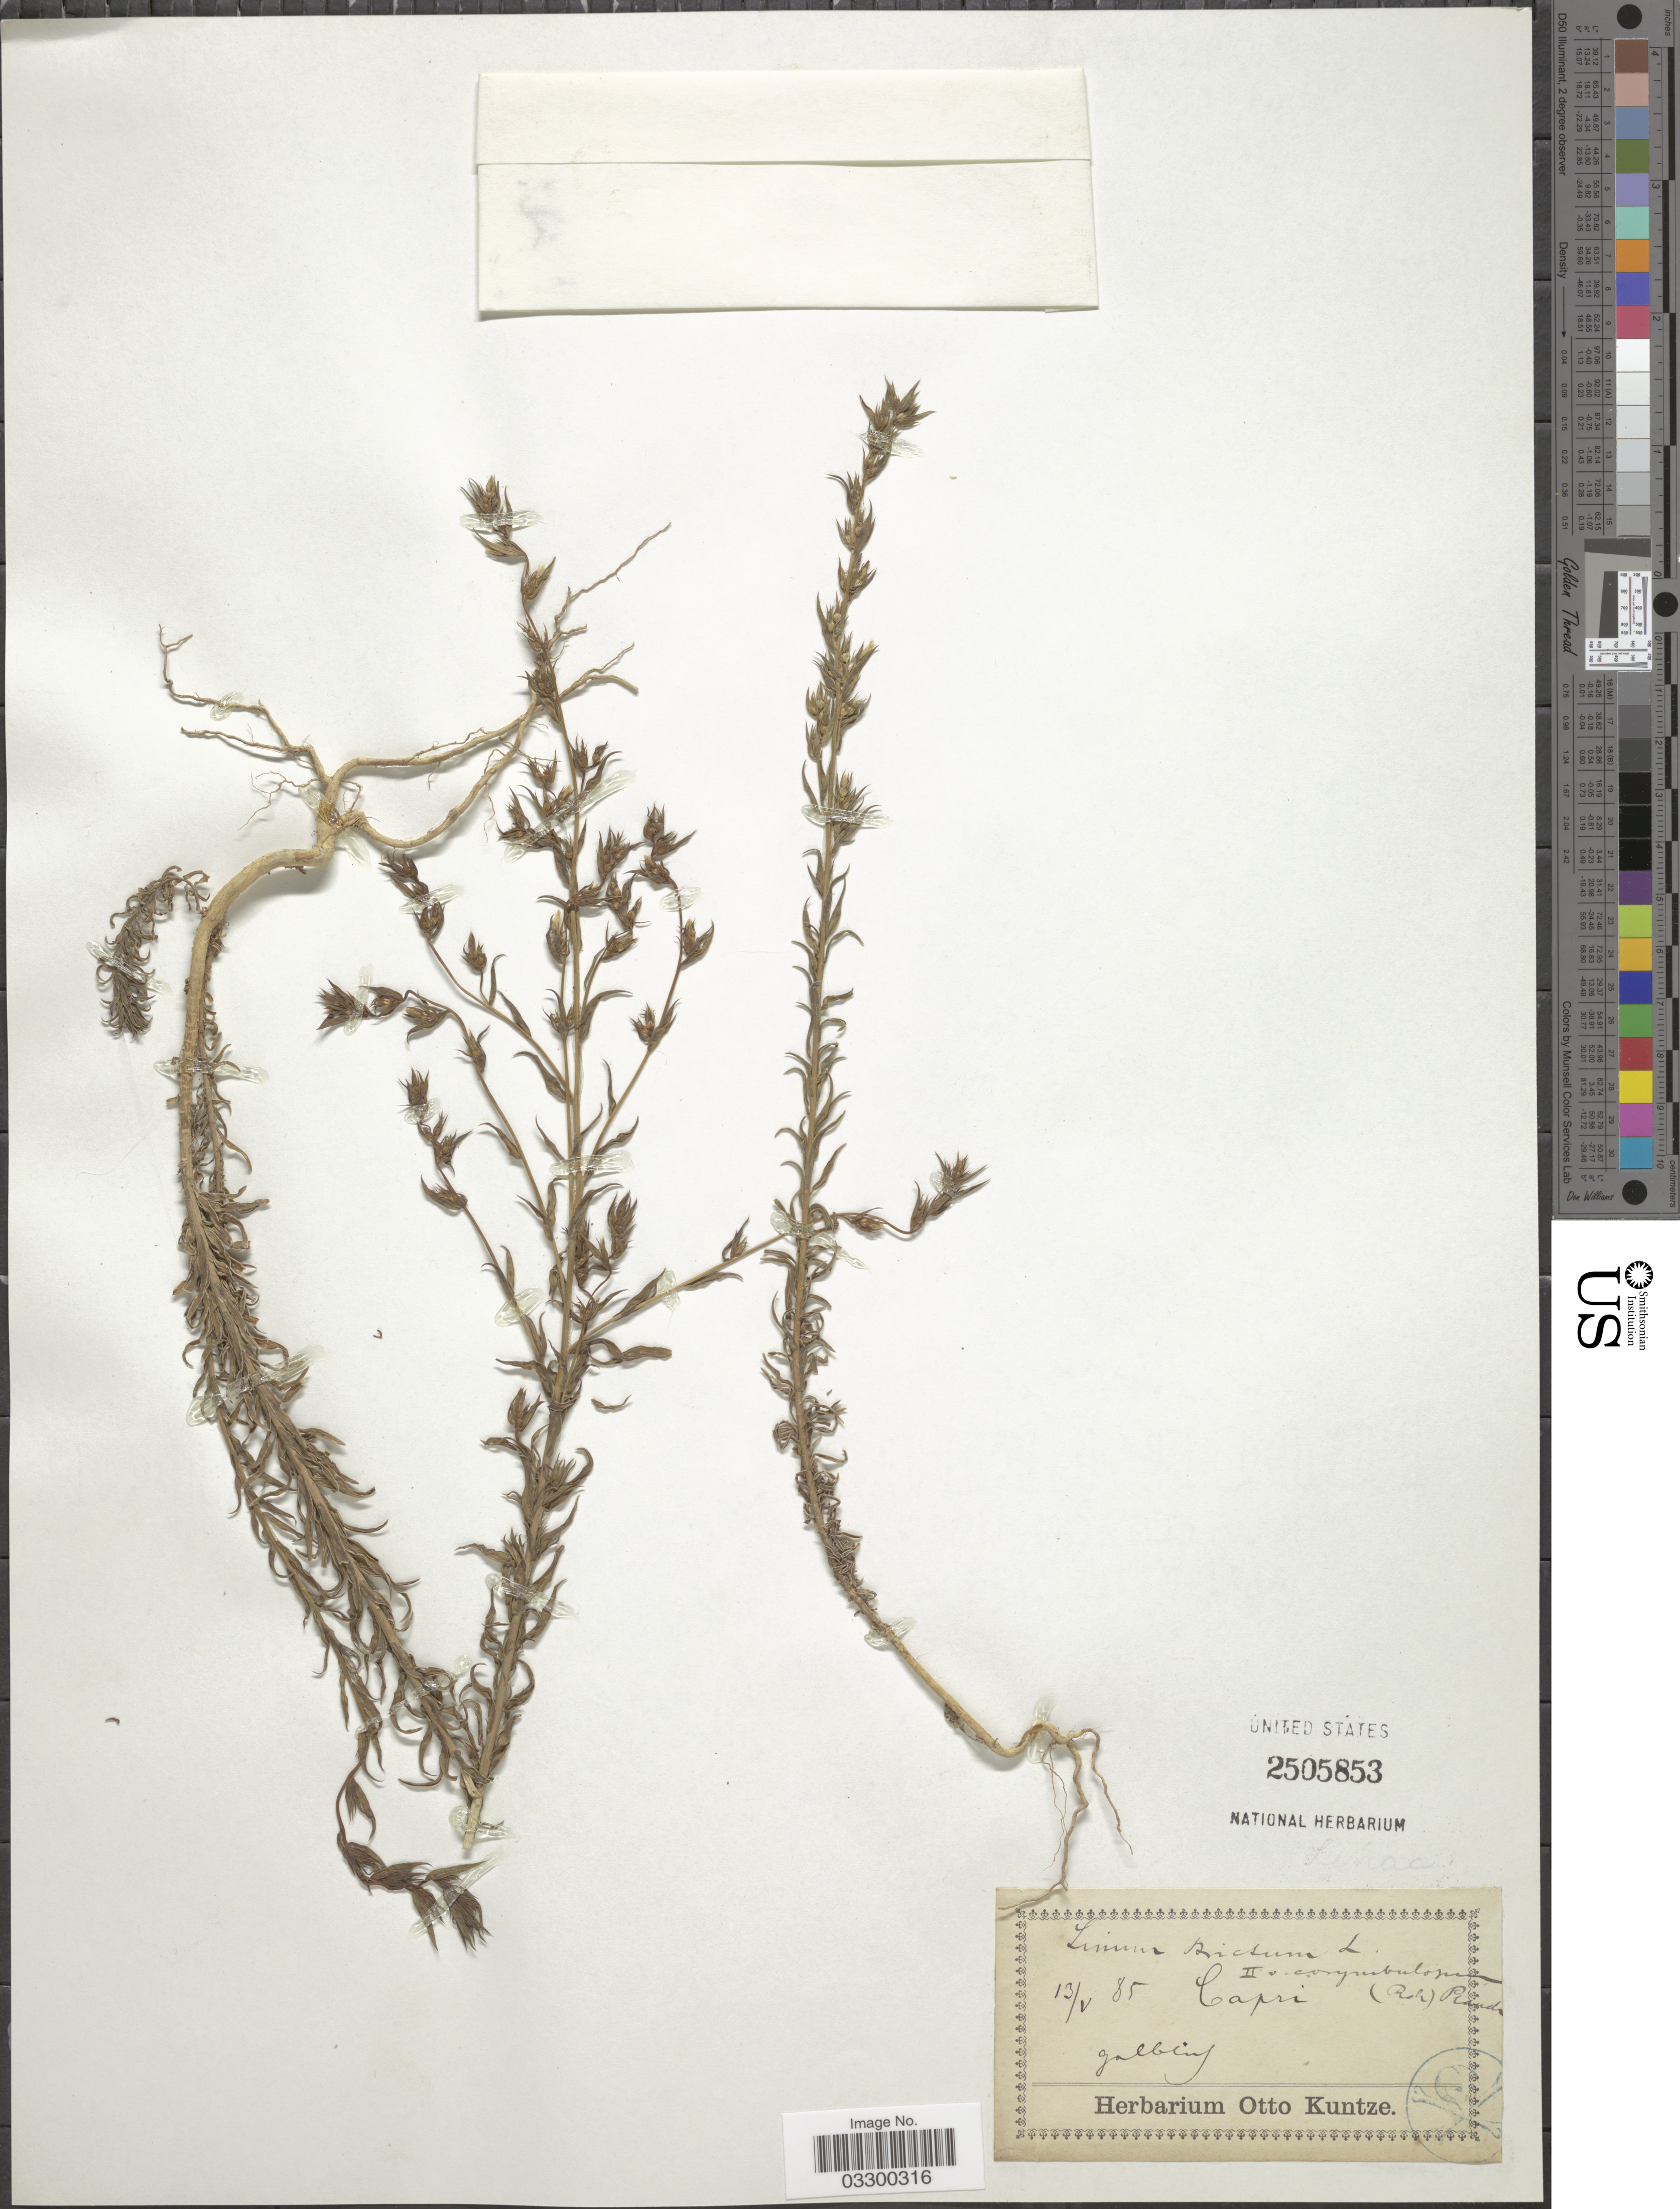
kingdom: Plantae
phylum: Tracheophyta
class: Magnoliopsida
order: Malpighiales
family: Linaceae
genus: Linum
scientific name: Linum strictum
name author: L.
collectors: ex herb. Otto Kuntze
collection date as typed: Transcribed d/m/y: 13/5/85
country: Italy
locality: Capri.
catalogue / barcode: US 2505853